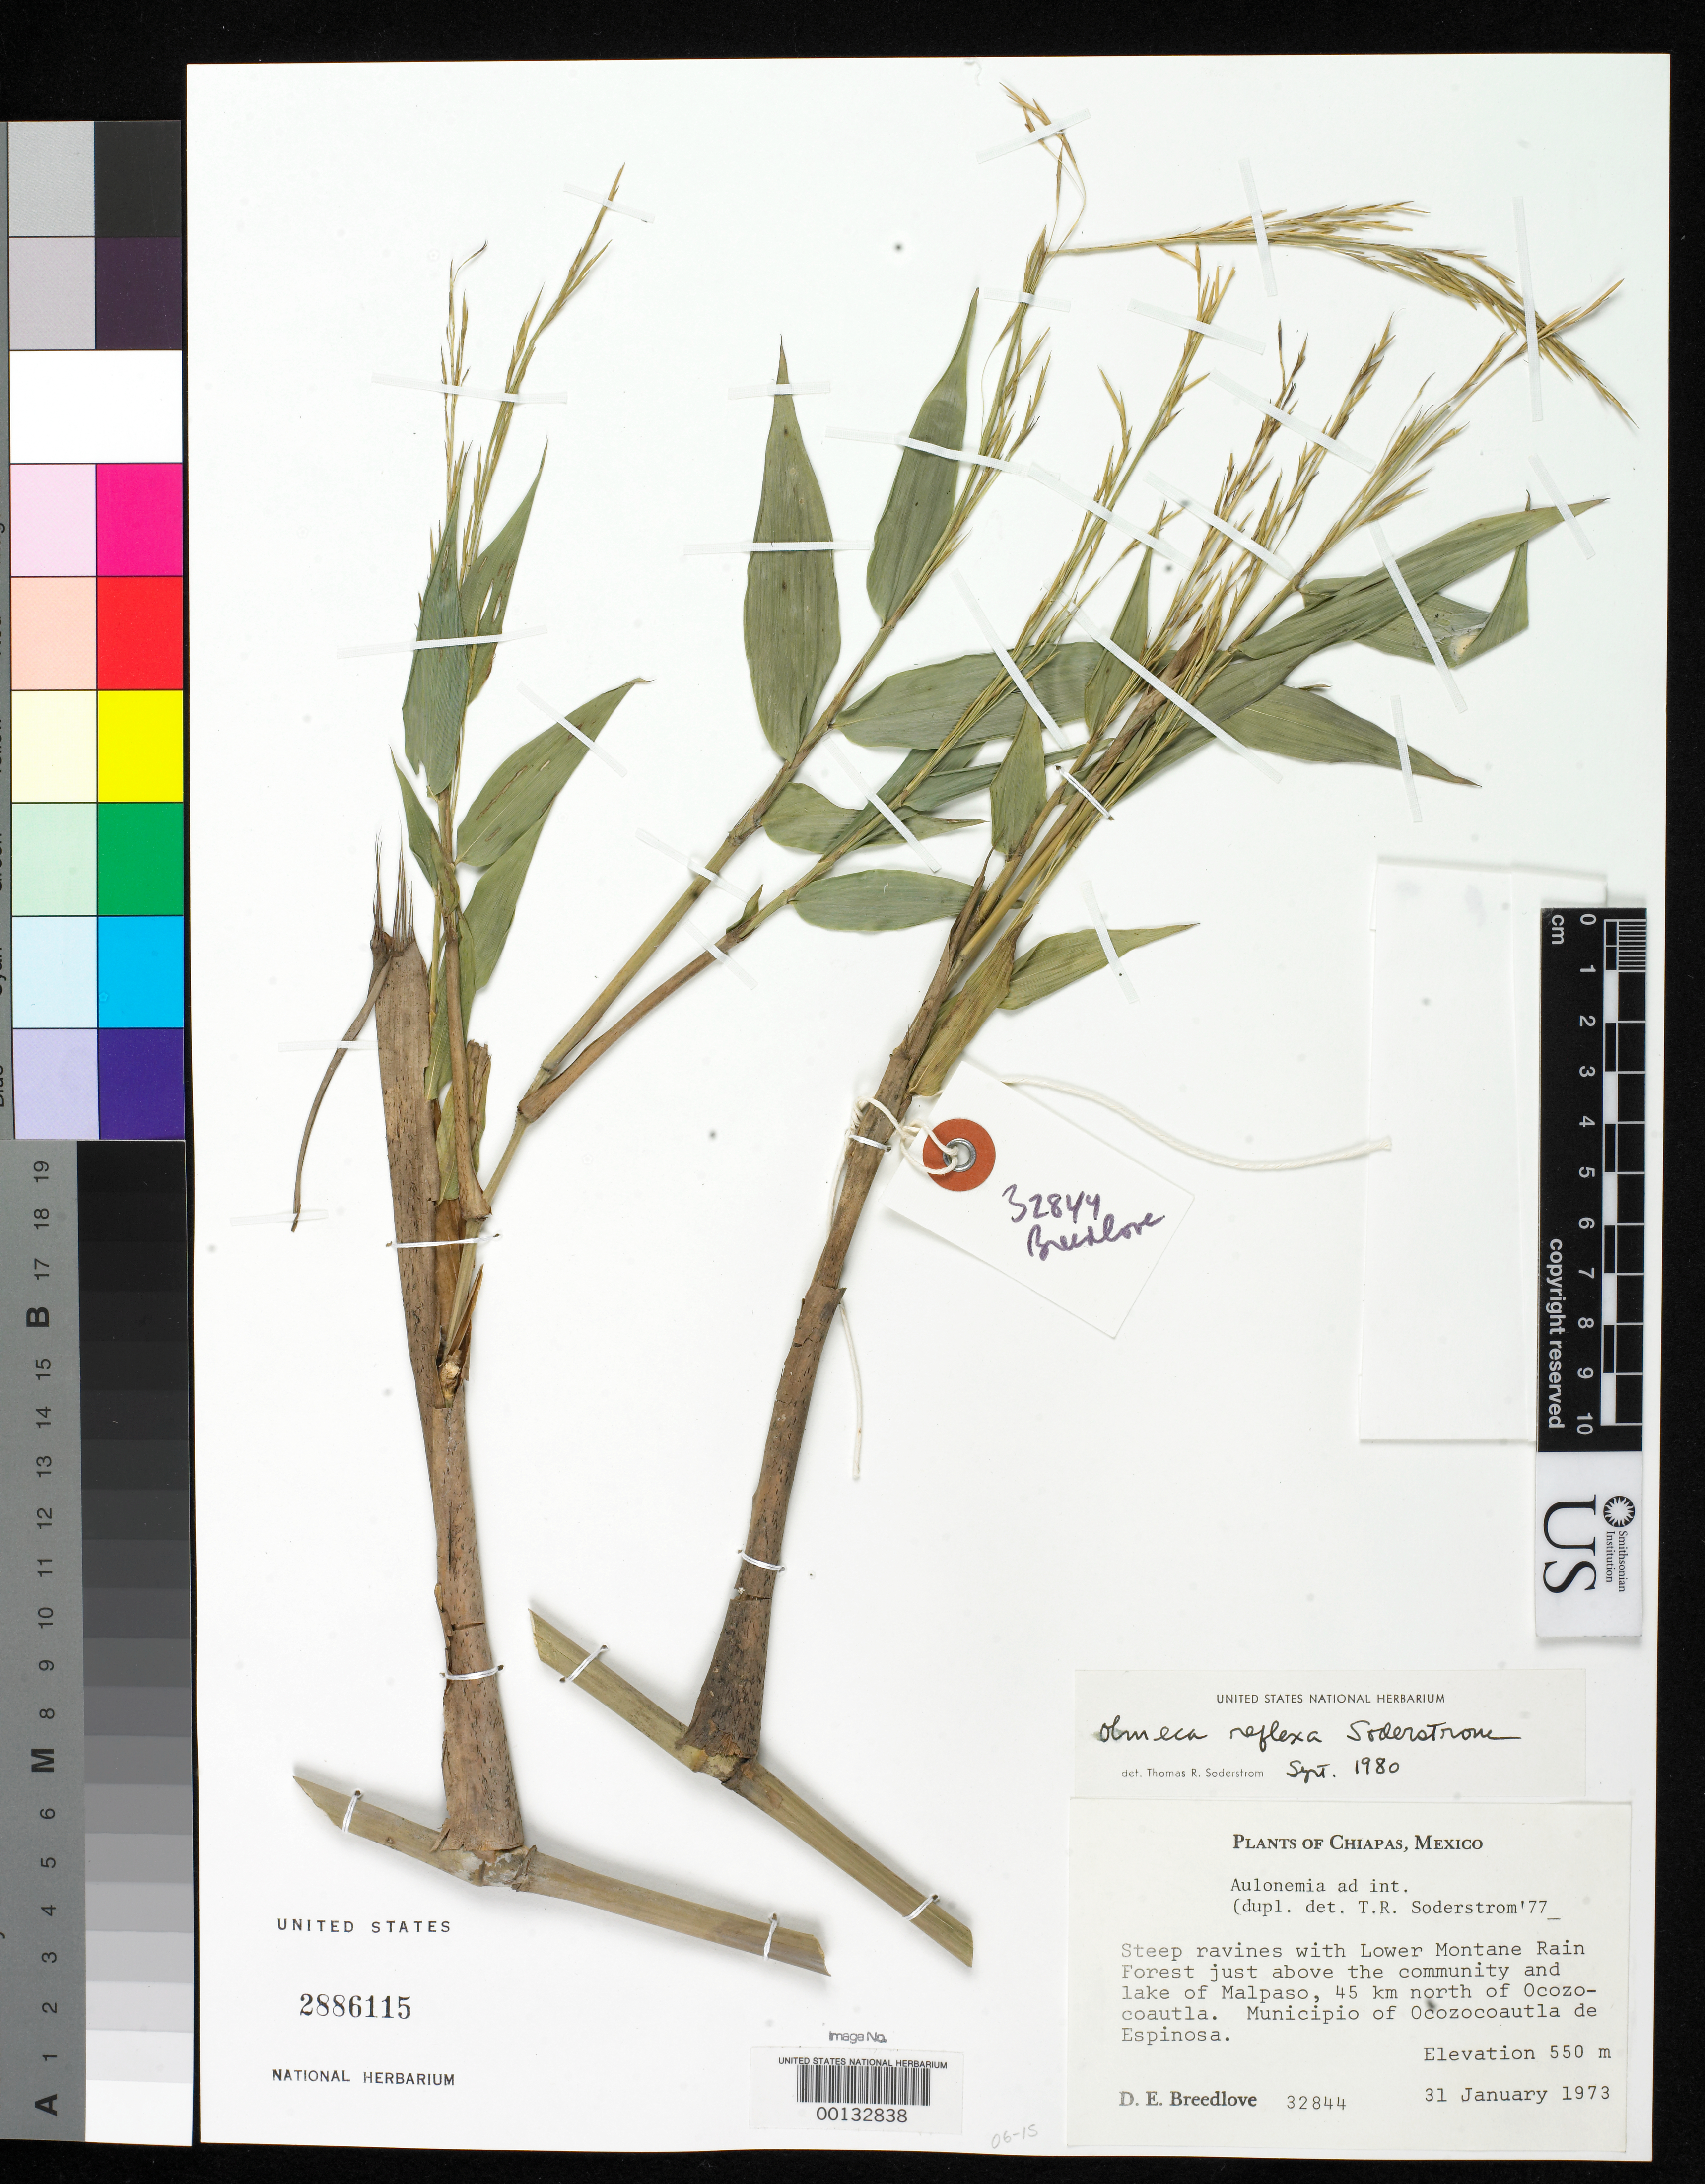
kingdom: Plantae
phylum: Tracheophyta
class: Liliopsida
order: Poales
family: Poaceae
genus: Olmeca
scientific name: Olmeca reflexa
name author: Soderstr.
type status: Holotype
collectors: D. E. Breedlove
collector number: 32844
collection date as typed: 31 Jan 1973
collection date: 1973-01-31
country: Mexico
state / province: Chiapas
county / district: Ocozocoaulta de Espinosa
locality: N of Ocozocoaulta.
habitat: Lower montane rain forest.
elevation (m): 550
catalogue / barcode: US 2886115